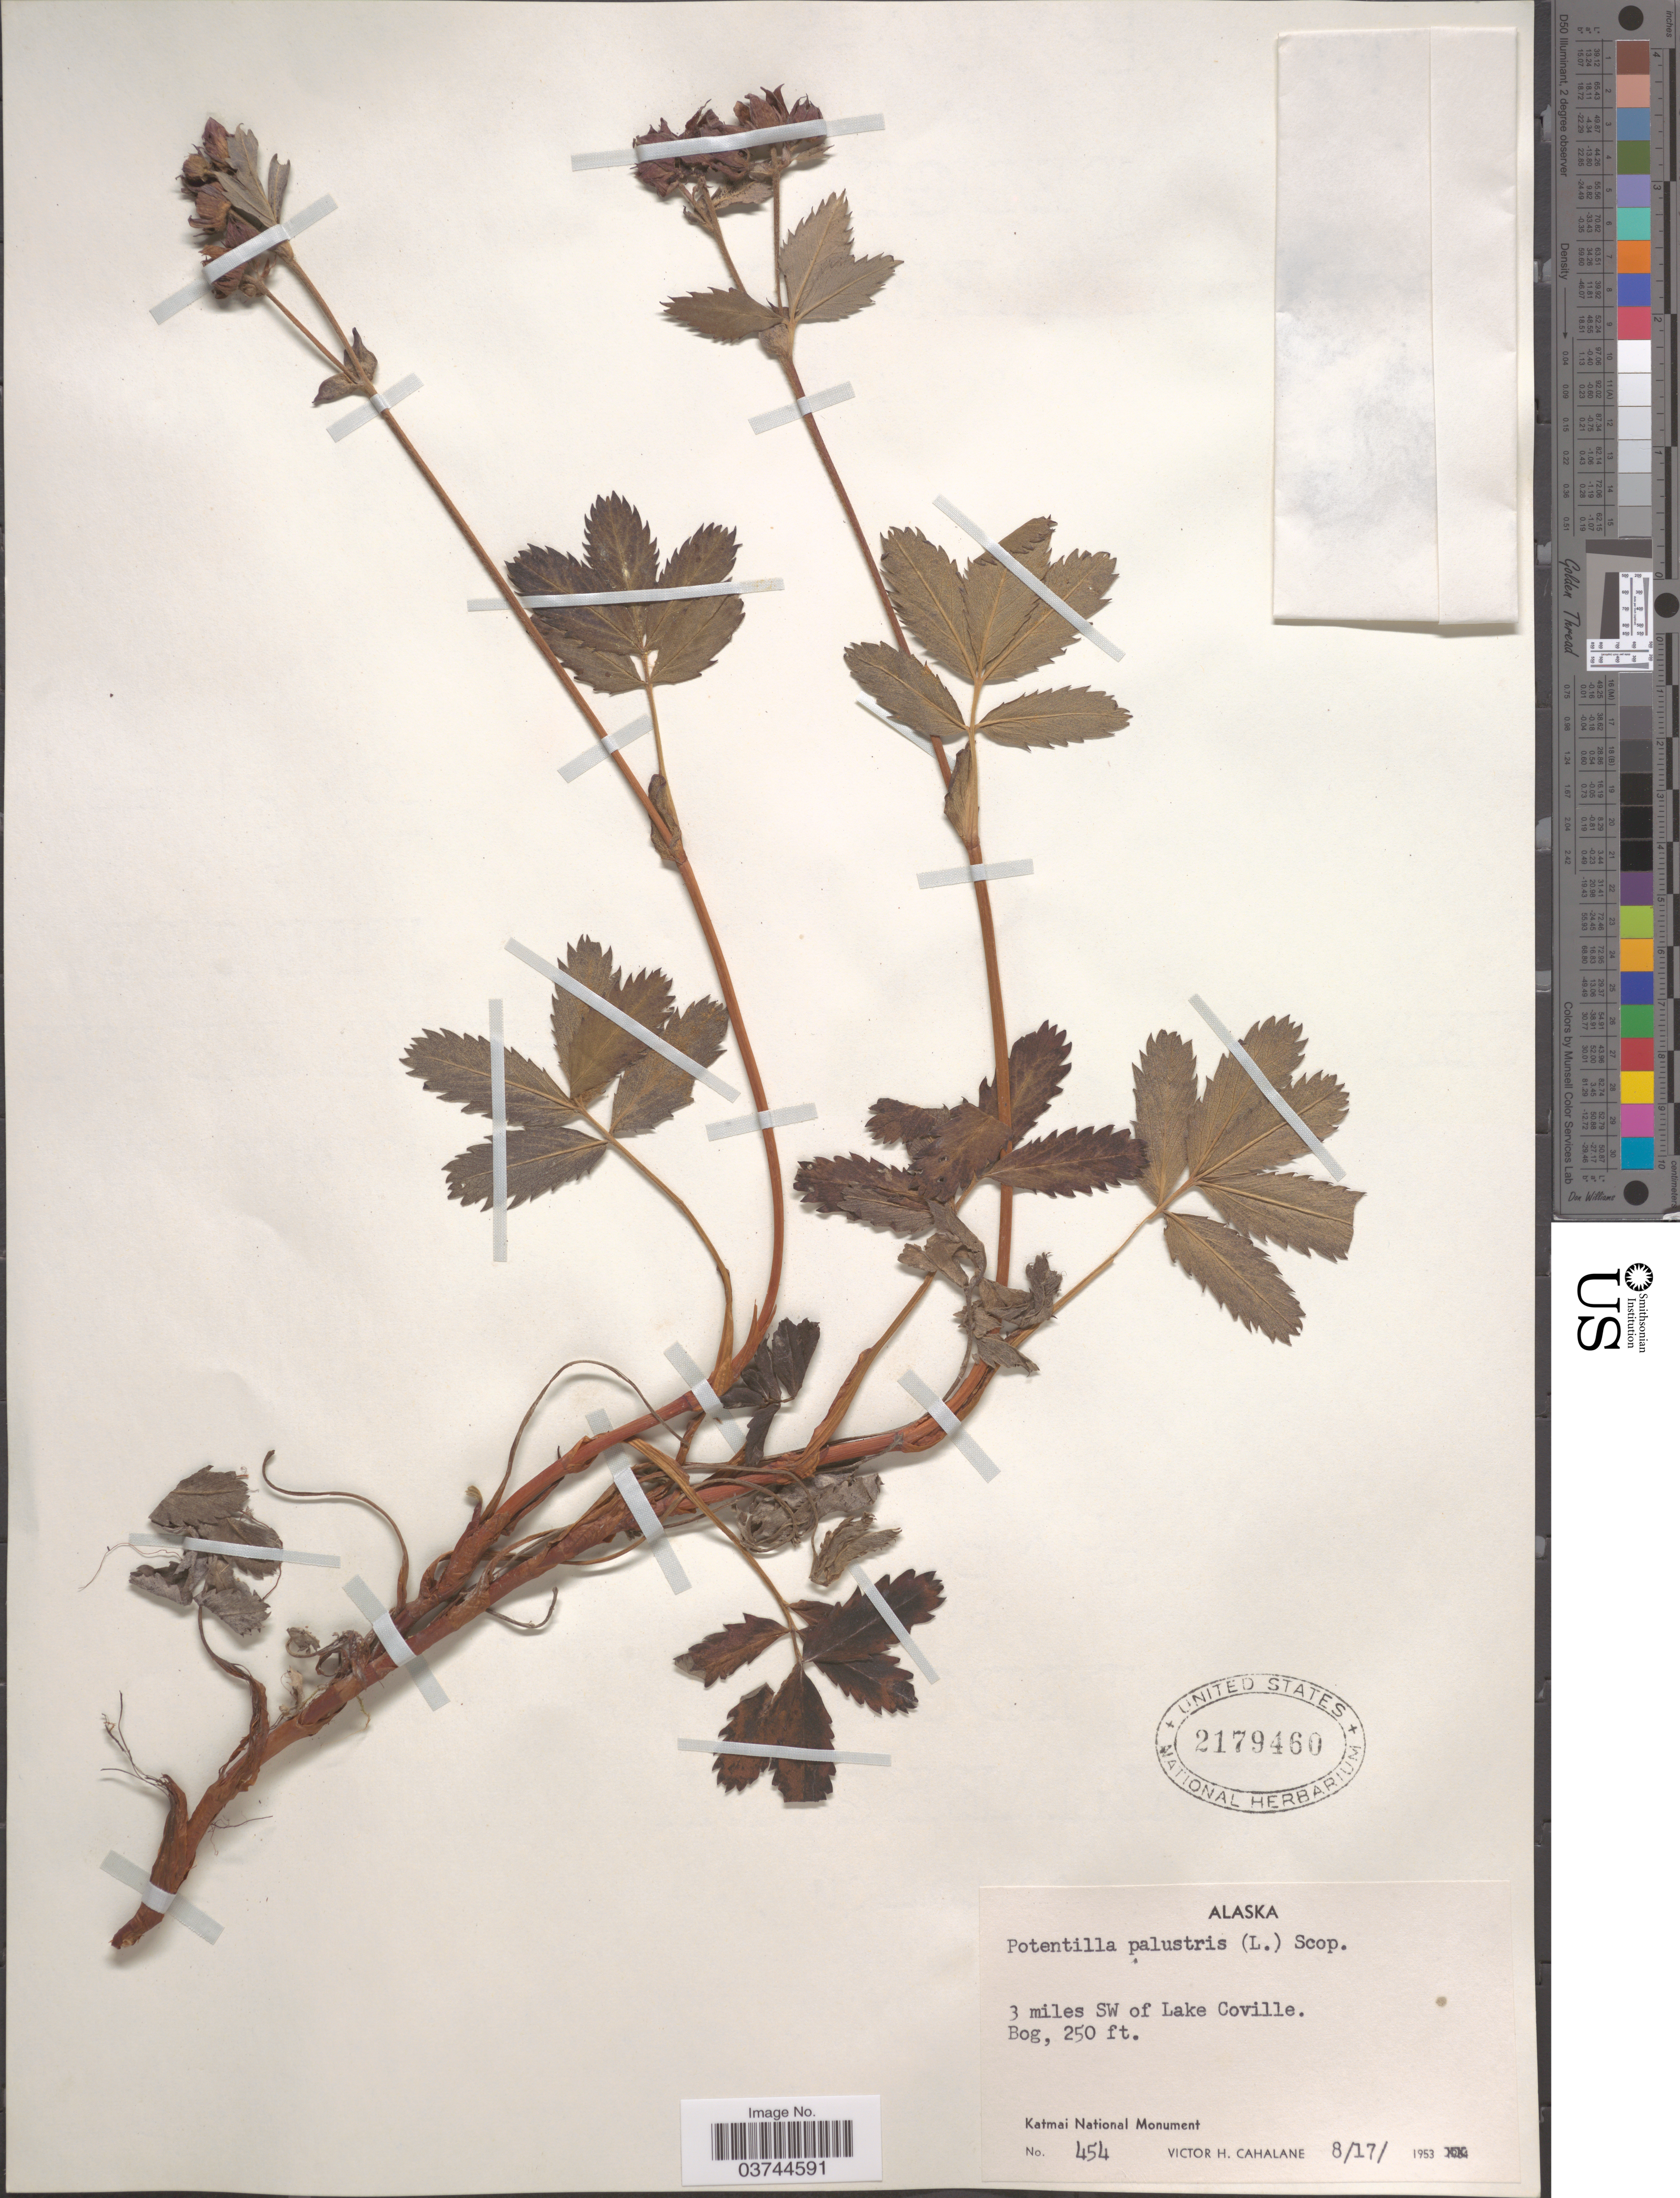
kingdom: Plantae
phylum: Tracheophyta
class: Magnoliopsida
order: Rosales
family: Rosaceae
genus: Comarum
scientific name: Comarum palustre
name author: L.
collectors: V. Cahalane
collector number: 454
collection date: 1953-08-17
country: United States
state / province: Alaska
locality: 3 miles SW of Lake Coville. Bog. Katmai National Monument.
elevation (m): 76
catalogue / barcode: US 2179460